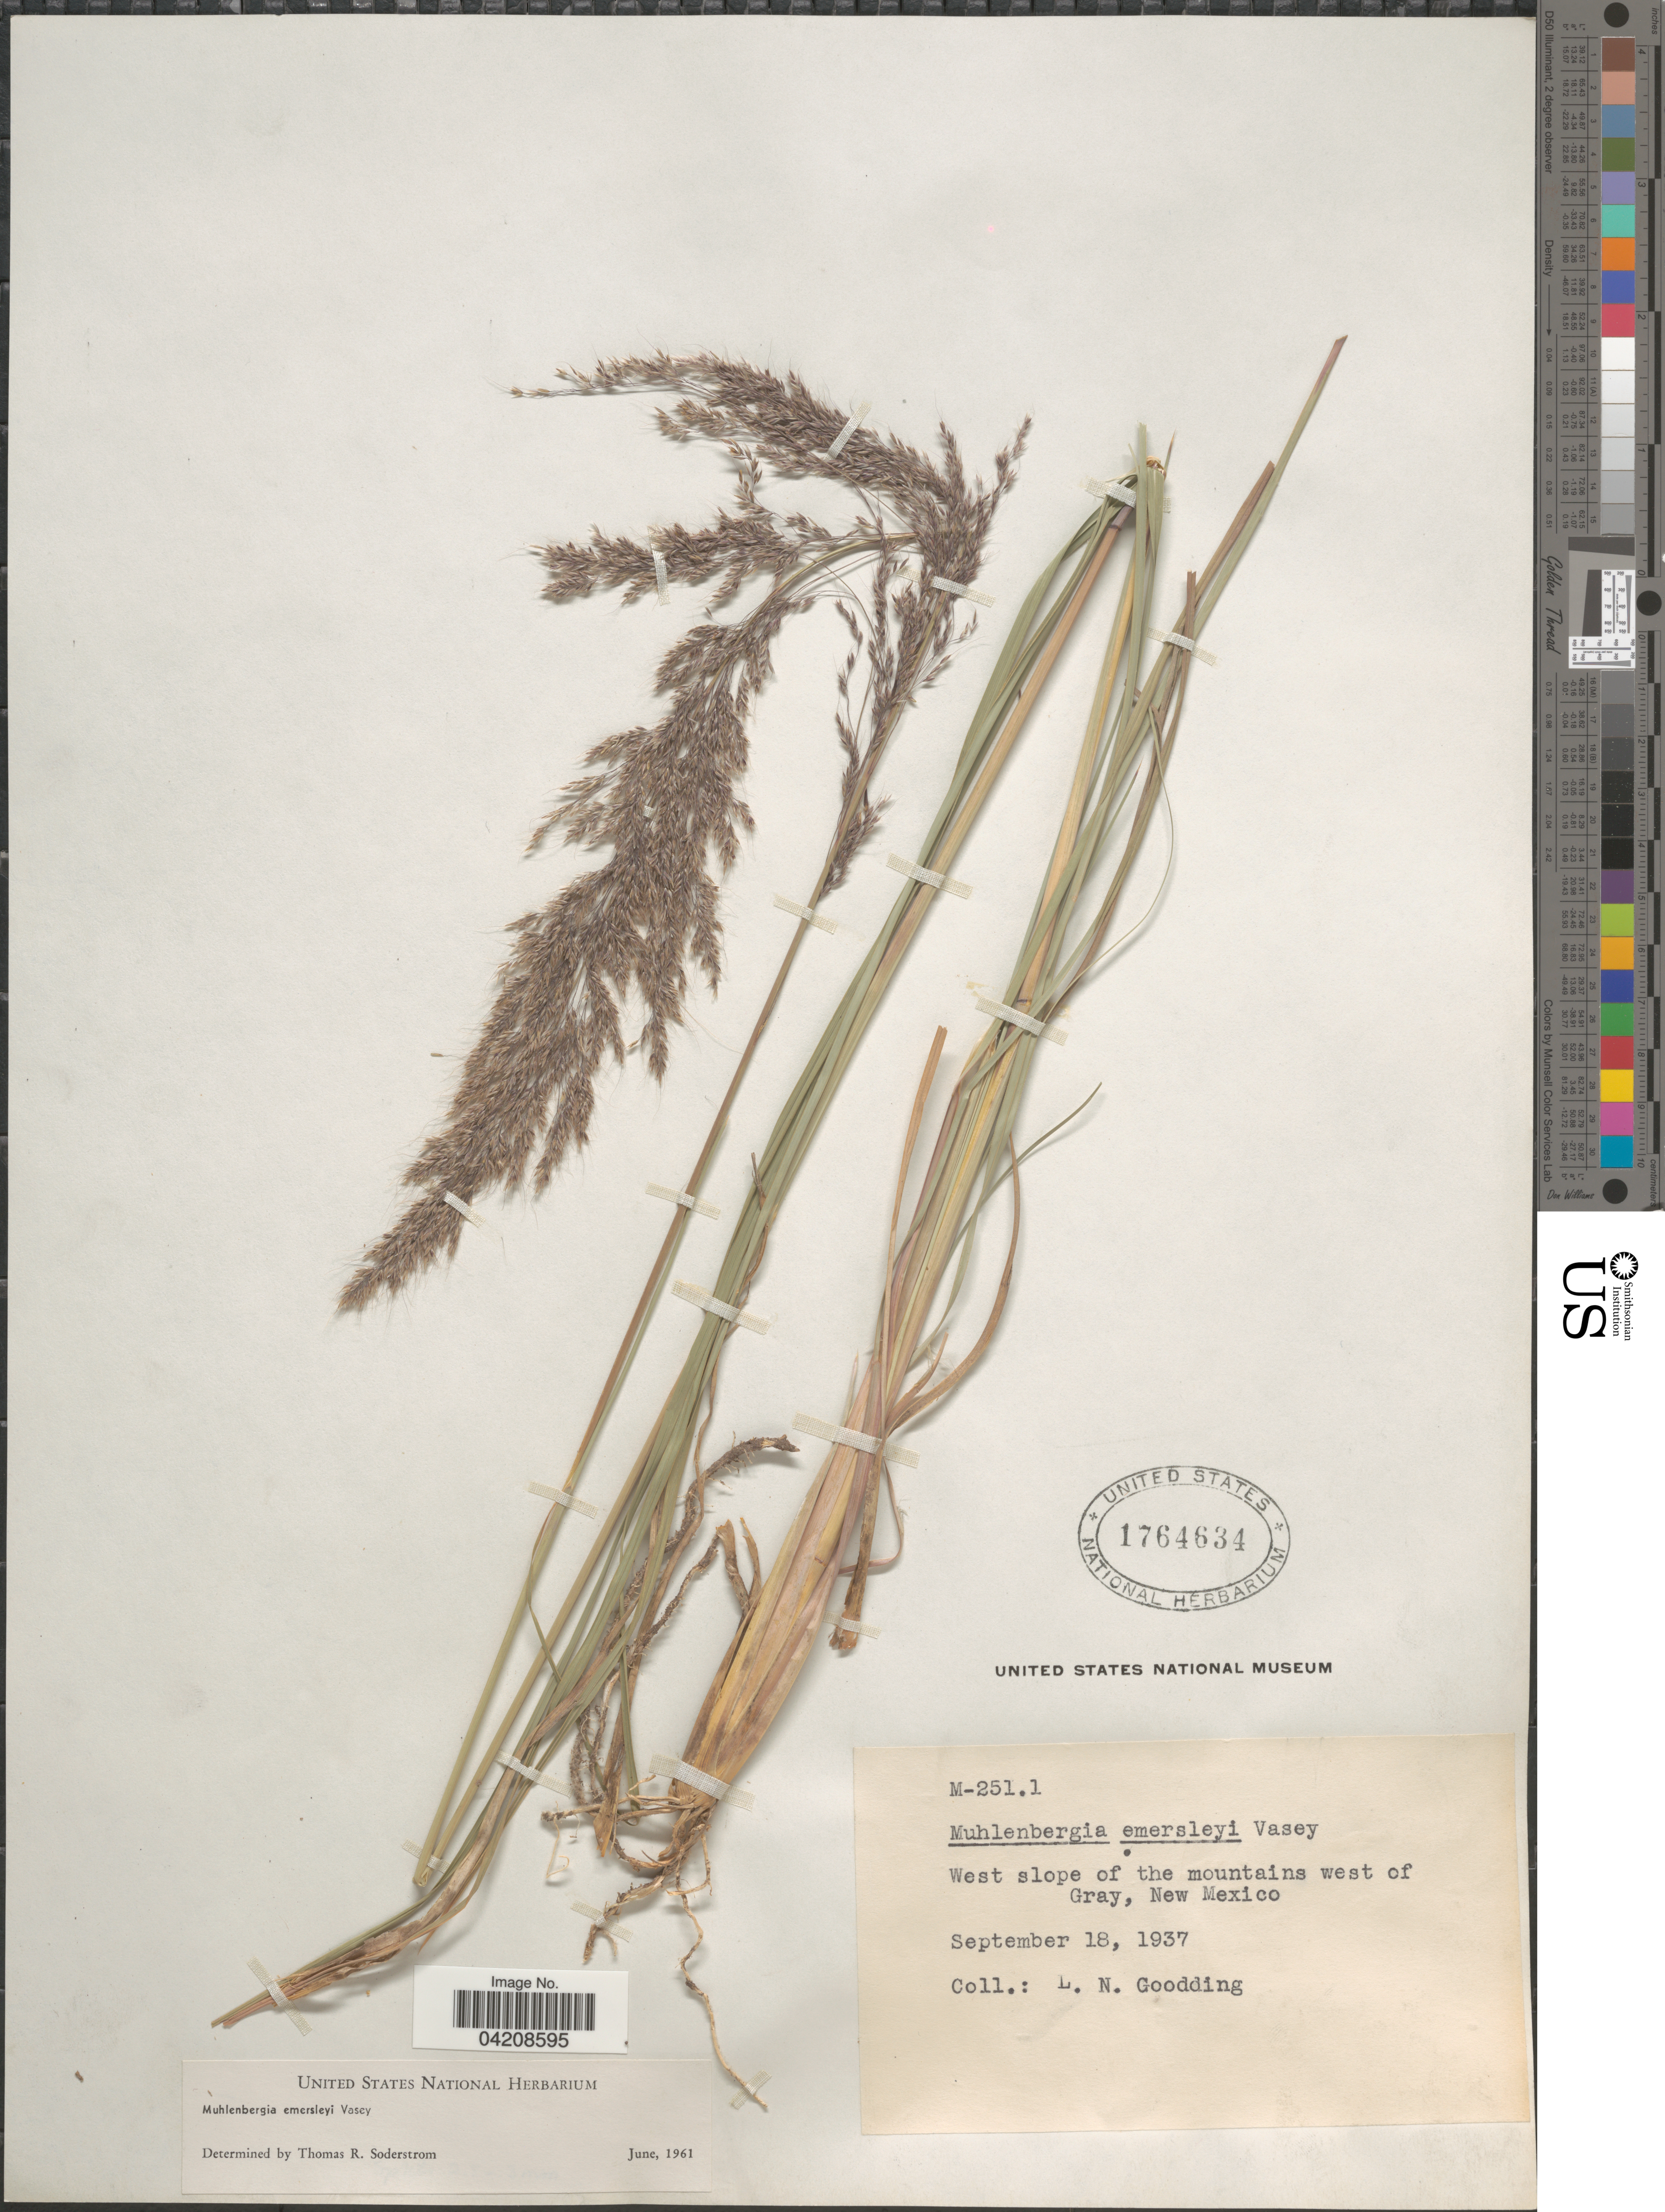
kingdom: Plantae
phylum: Tracheophyta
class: Liliopsida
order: Poales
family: Poaceae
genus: Muhlenbergia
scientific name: Muhlenbergia emersleyi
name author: Vasey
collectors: L. N. Goodding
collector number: M-251.1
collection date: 1937-09-18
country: United States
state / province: New Mexico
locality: West slope of the mountains west of Gray.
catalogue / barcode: US 1764634